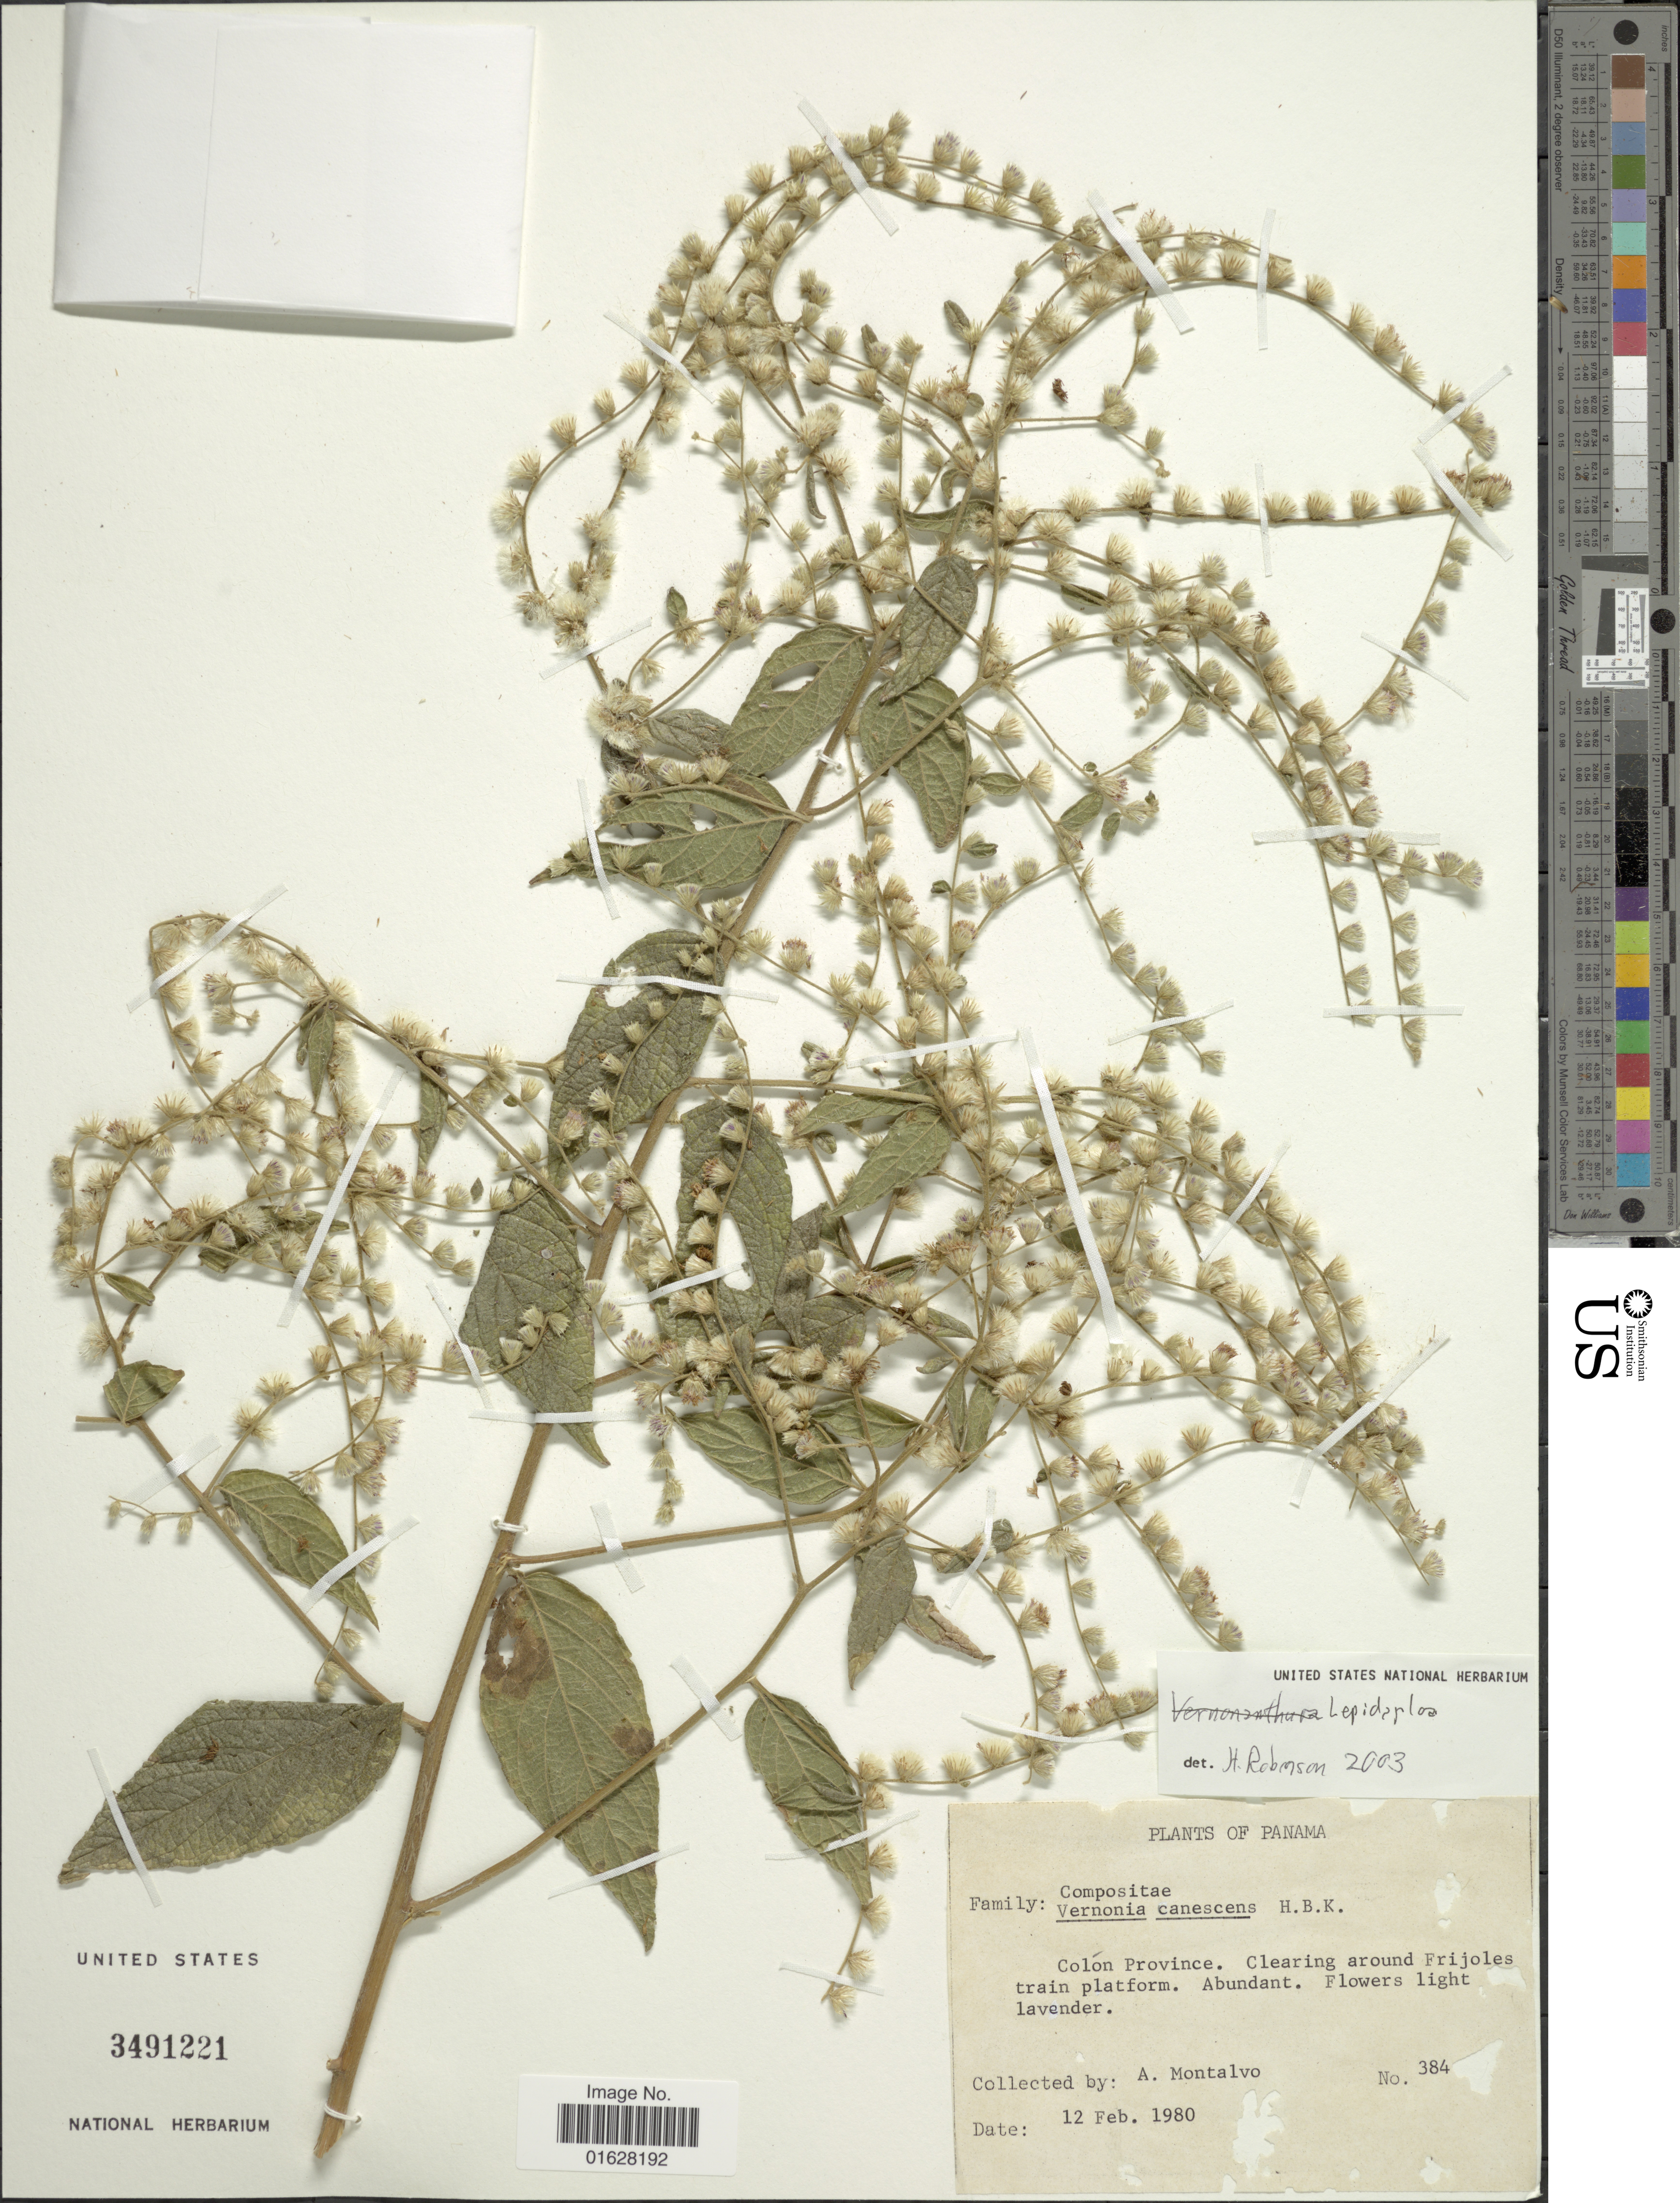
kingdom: Plantae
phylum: Tracheophyta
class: Magnoliopsida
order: Asterales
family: Asteraceae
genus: Lepidaploa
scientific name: Lepidaploa canescens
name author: (Kunth) H. Rob.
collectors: A. Montalvo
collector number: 384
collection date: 1980-02-12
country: Panama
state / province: Colón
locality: Colon Province, clearing around Frijoles train platform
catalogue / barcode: US 3491221